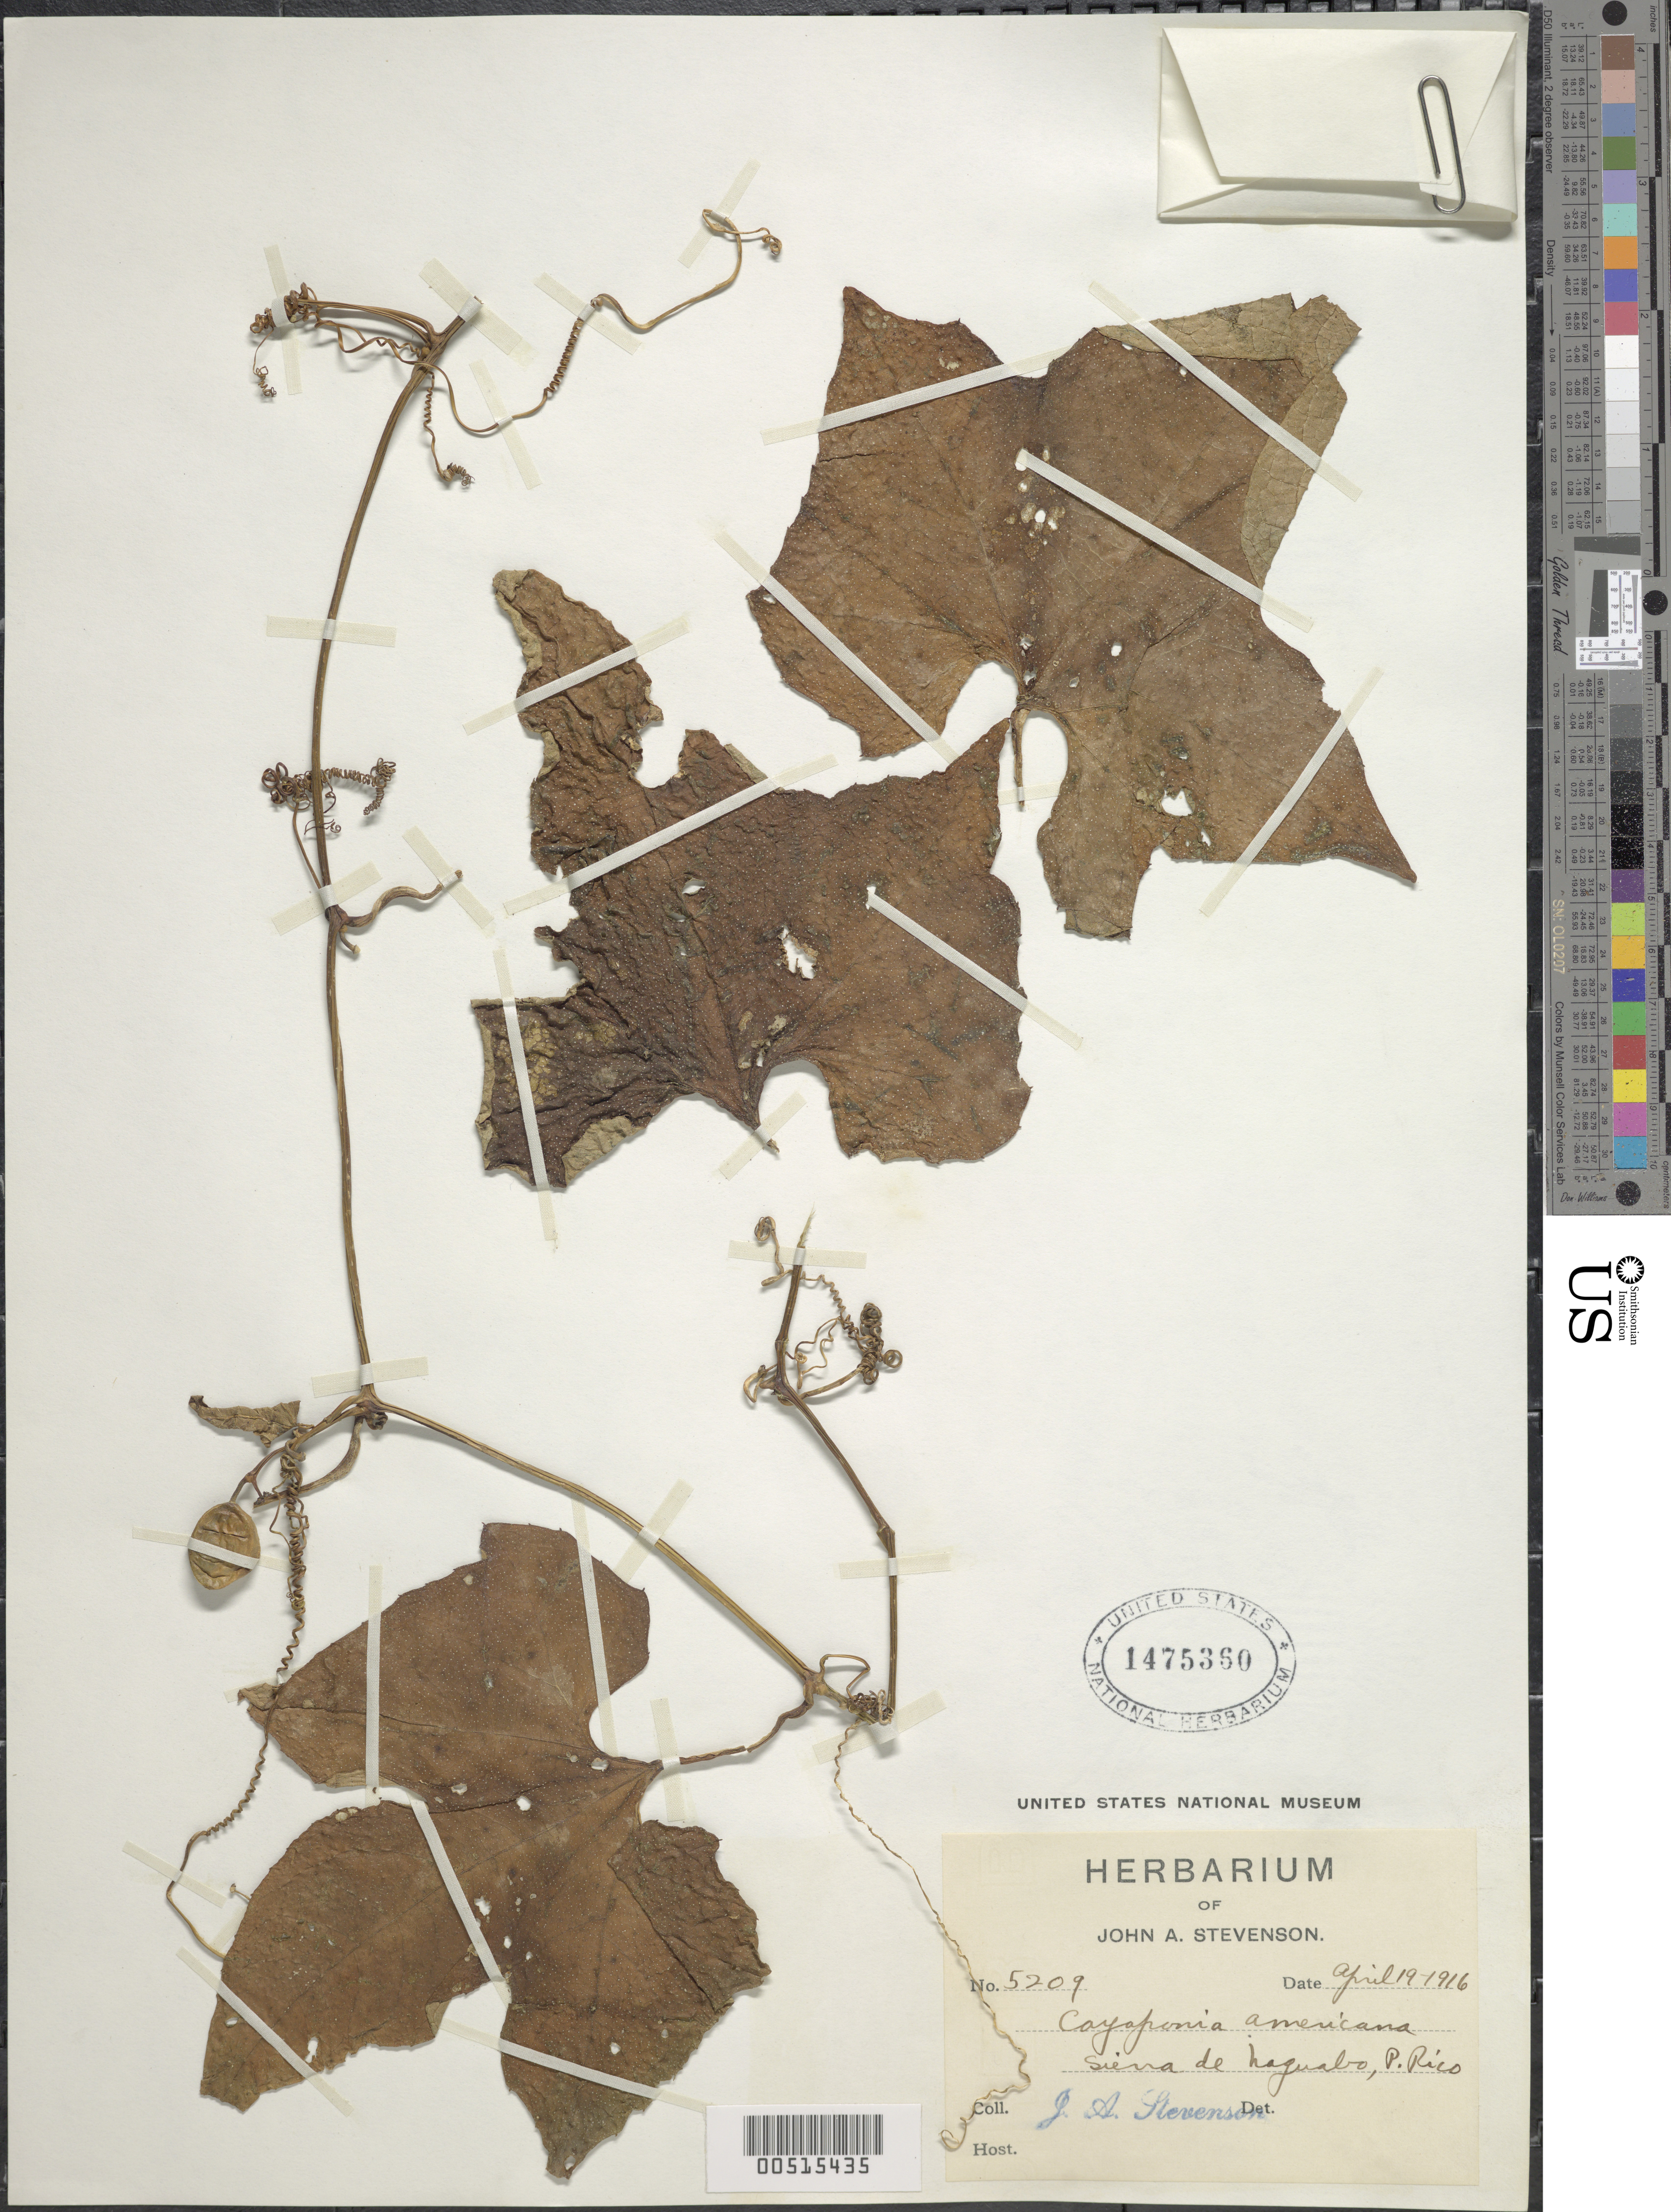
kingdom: Plantae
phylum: Tracheophyta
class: Magnoliopsida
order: Cucurbitales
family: Cucurbitaceae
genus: Cayaponia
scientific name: Cayaponia americana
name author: (Lam.) Cogn.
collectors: J. Stevenson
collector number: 5209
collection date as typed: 19 Apr 1916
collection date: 1916-04-19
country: Puerto Rico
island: Greater Antilles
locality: Sierra de Naguabo.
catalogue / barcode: US 1475360